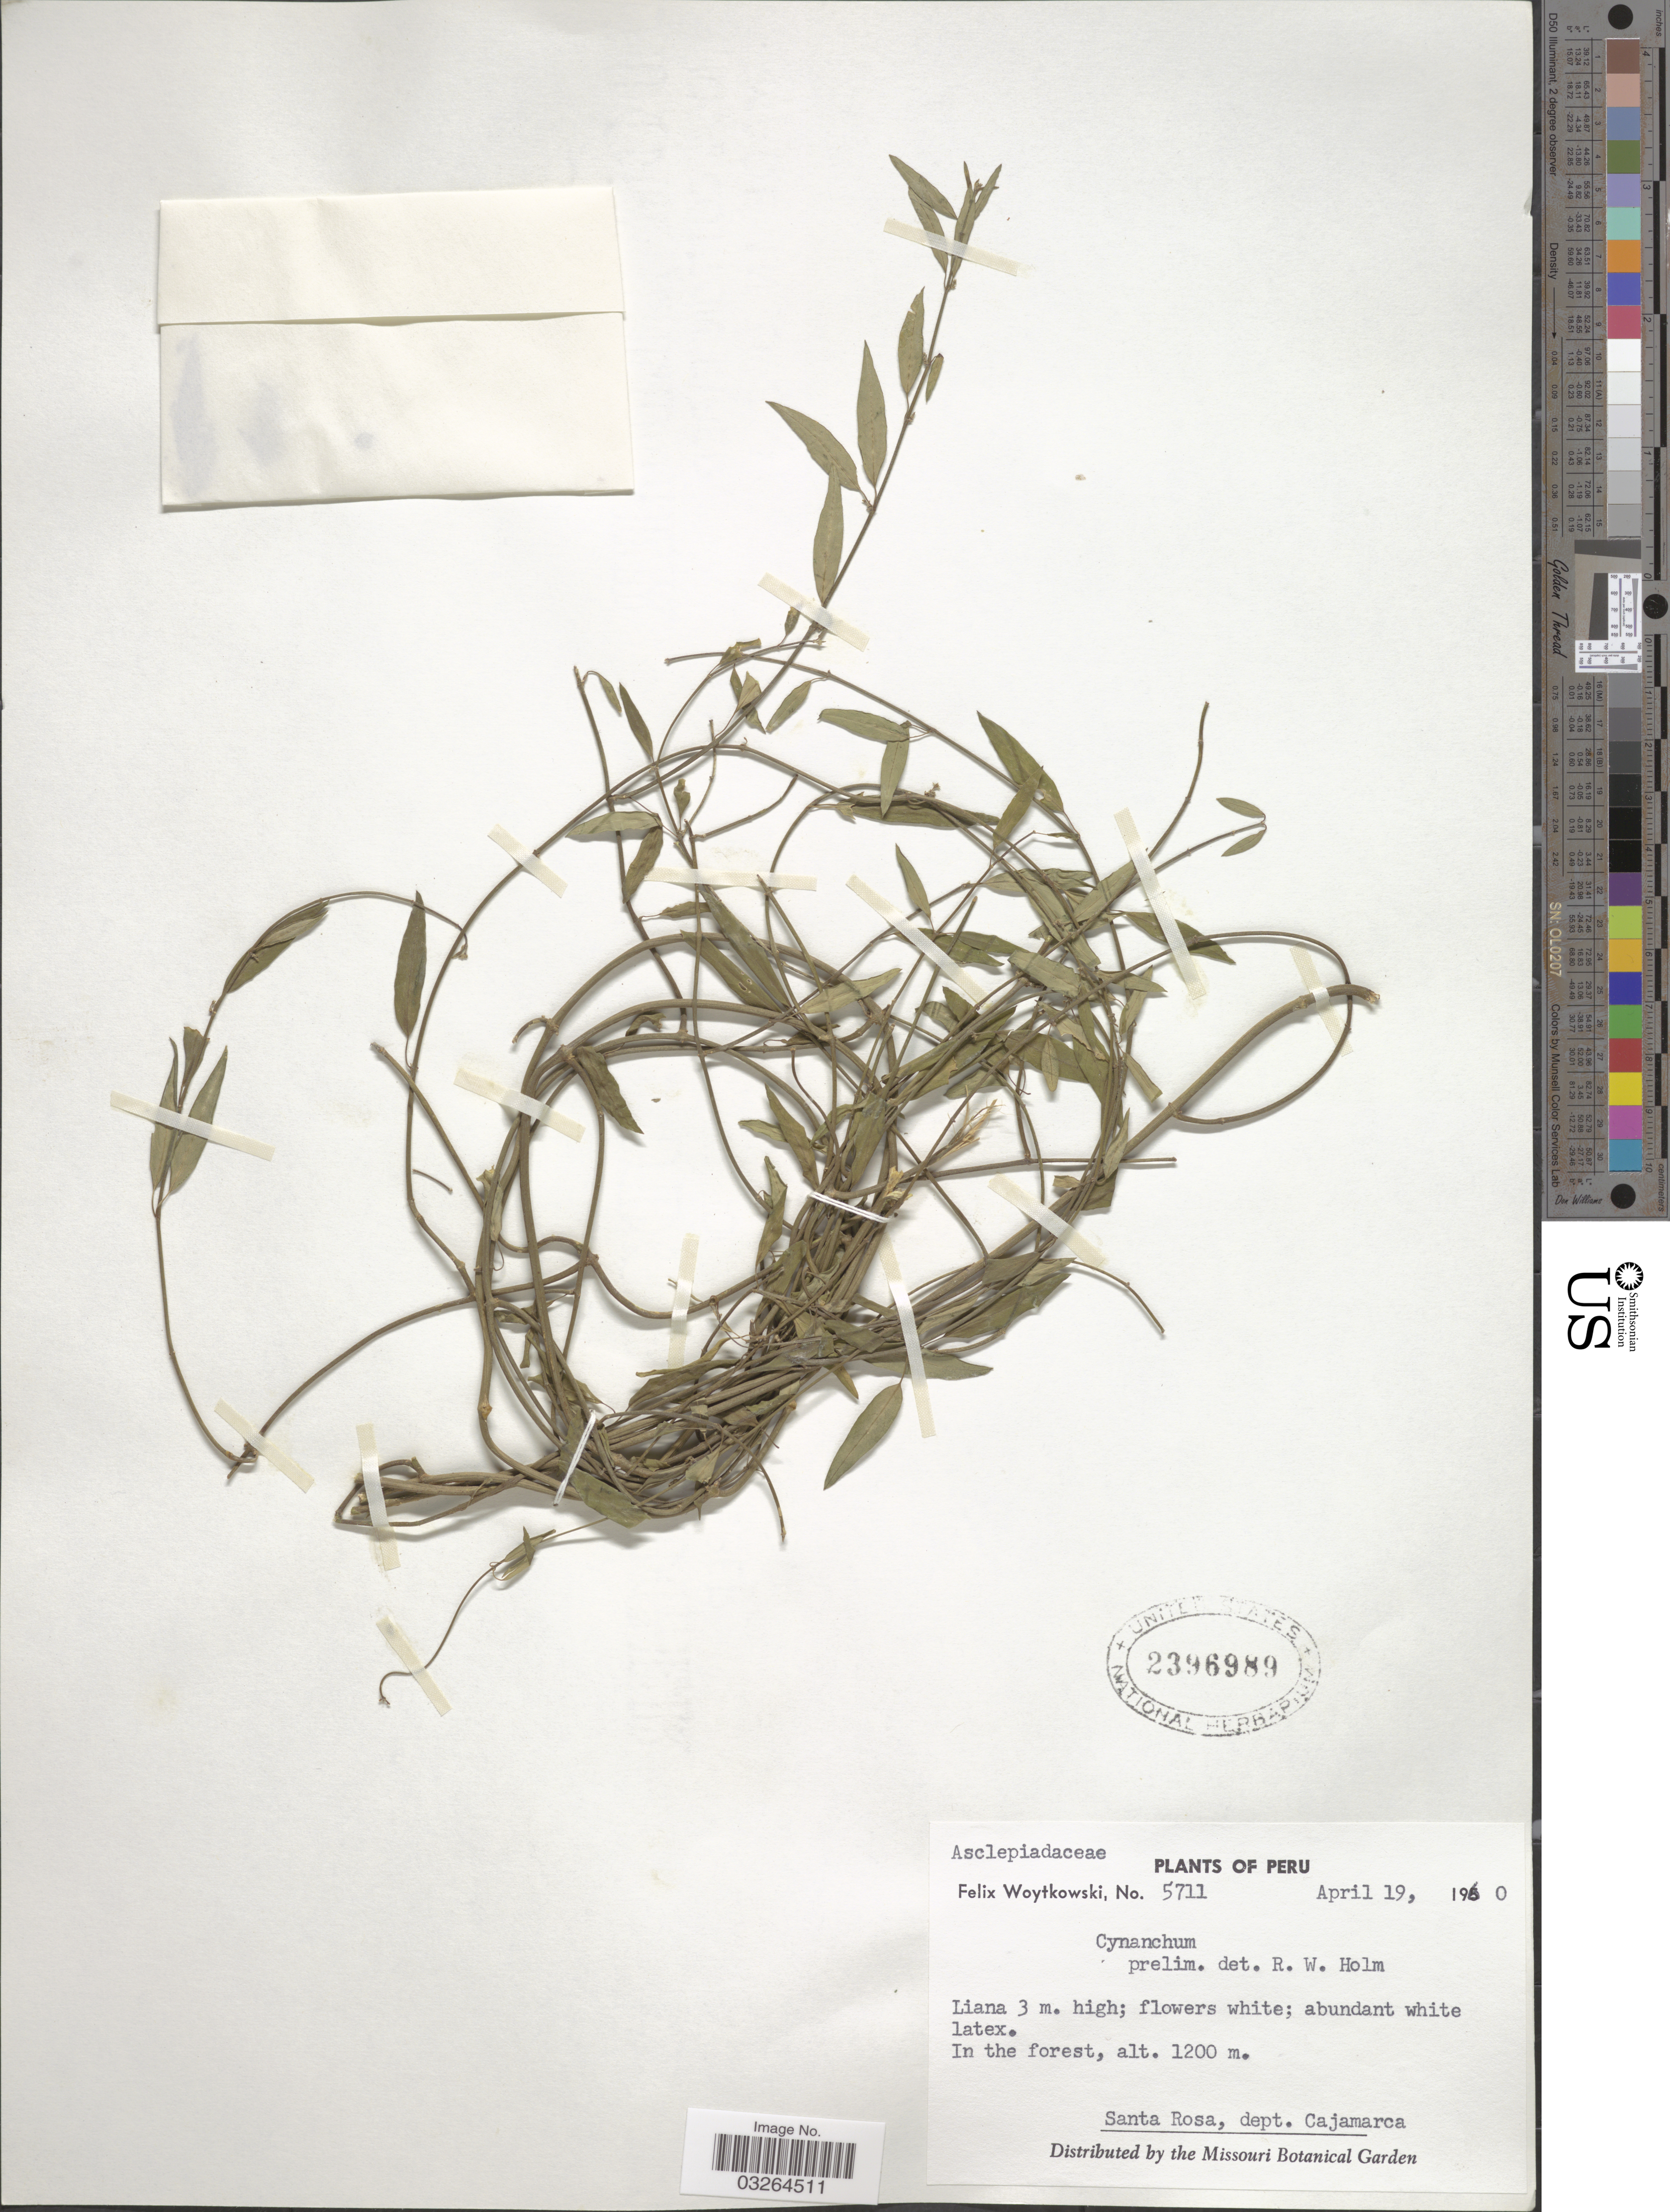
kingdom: Plantae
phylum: Tracheophyta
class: Magnoliopsida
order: Gentianales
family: Apocynaceae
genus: Cynanchum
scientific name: Cynanchum sp.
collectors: F. Woytkowski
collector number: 5711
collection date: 1960-04-19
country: Peru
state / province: Cajamarca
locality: In the forest. Santa Rosa, dept. Cajamarca.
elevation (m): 1200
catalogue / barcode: US 2396989